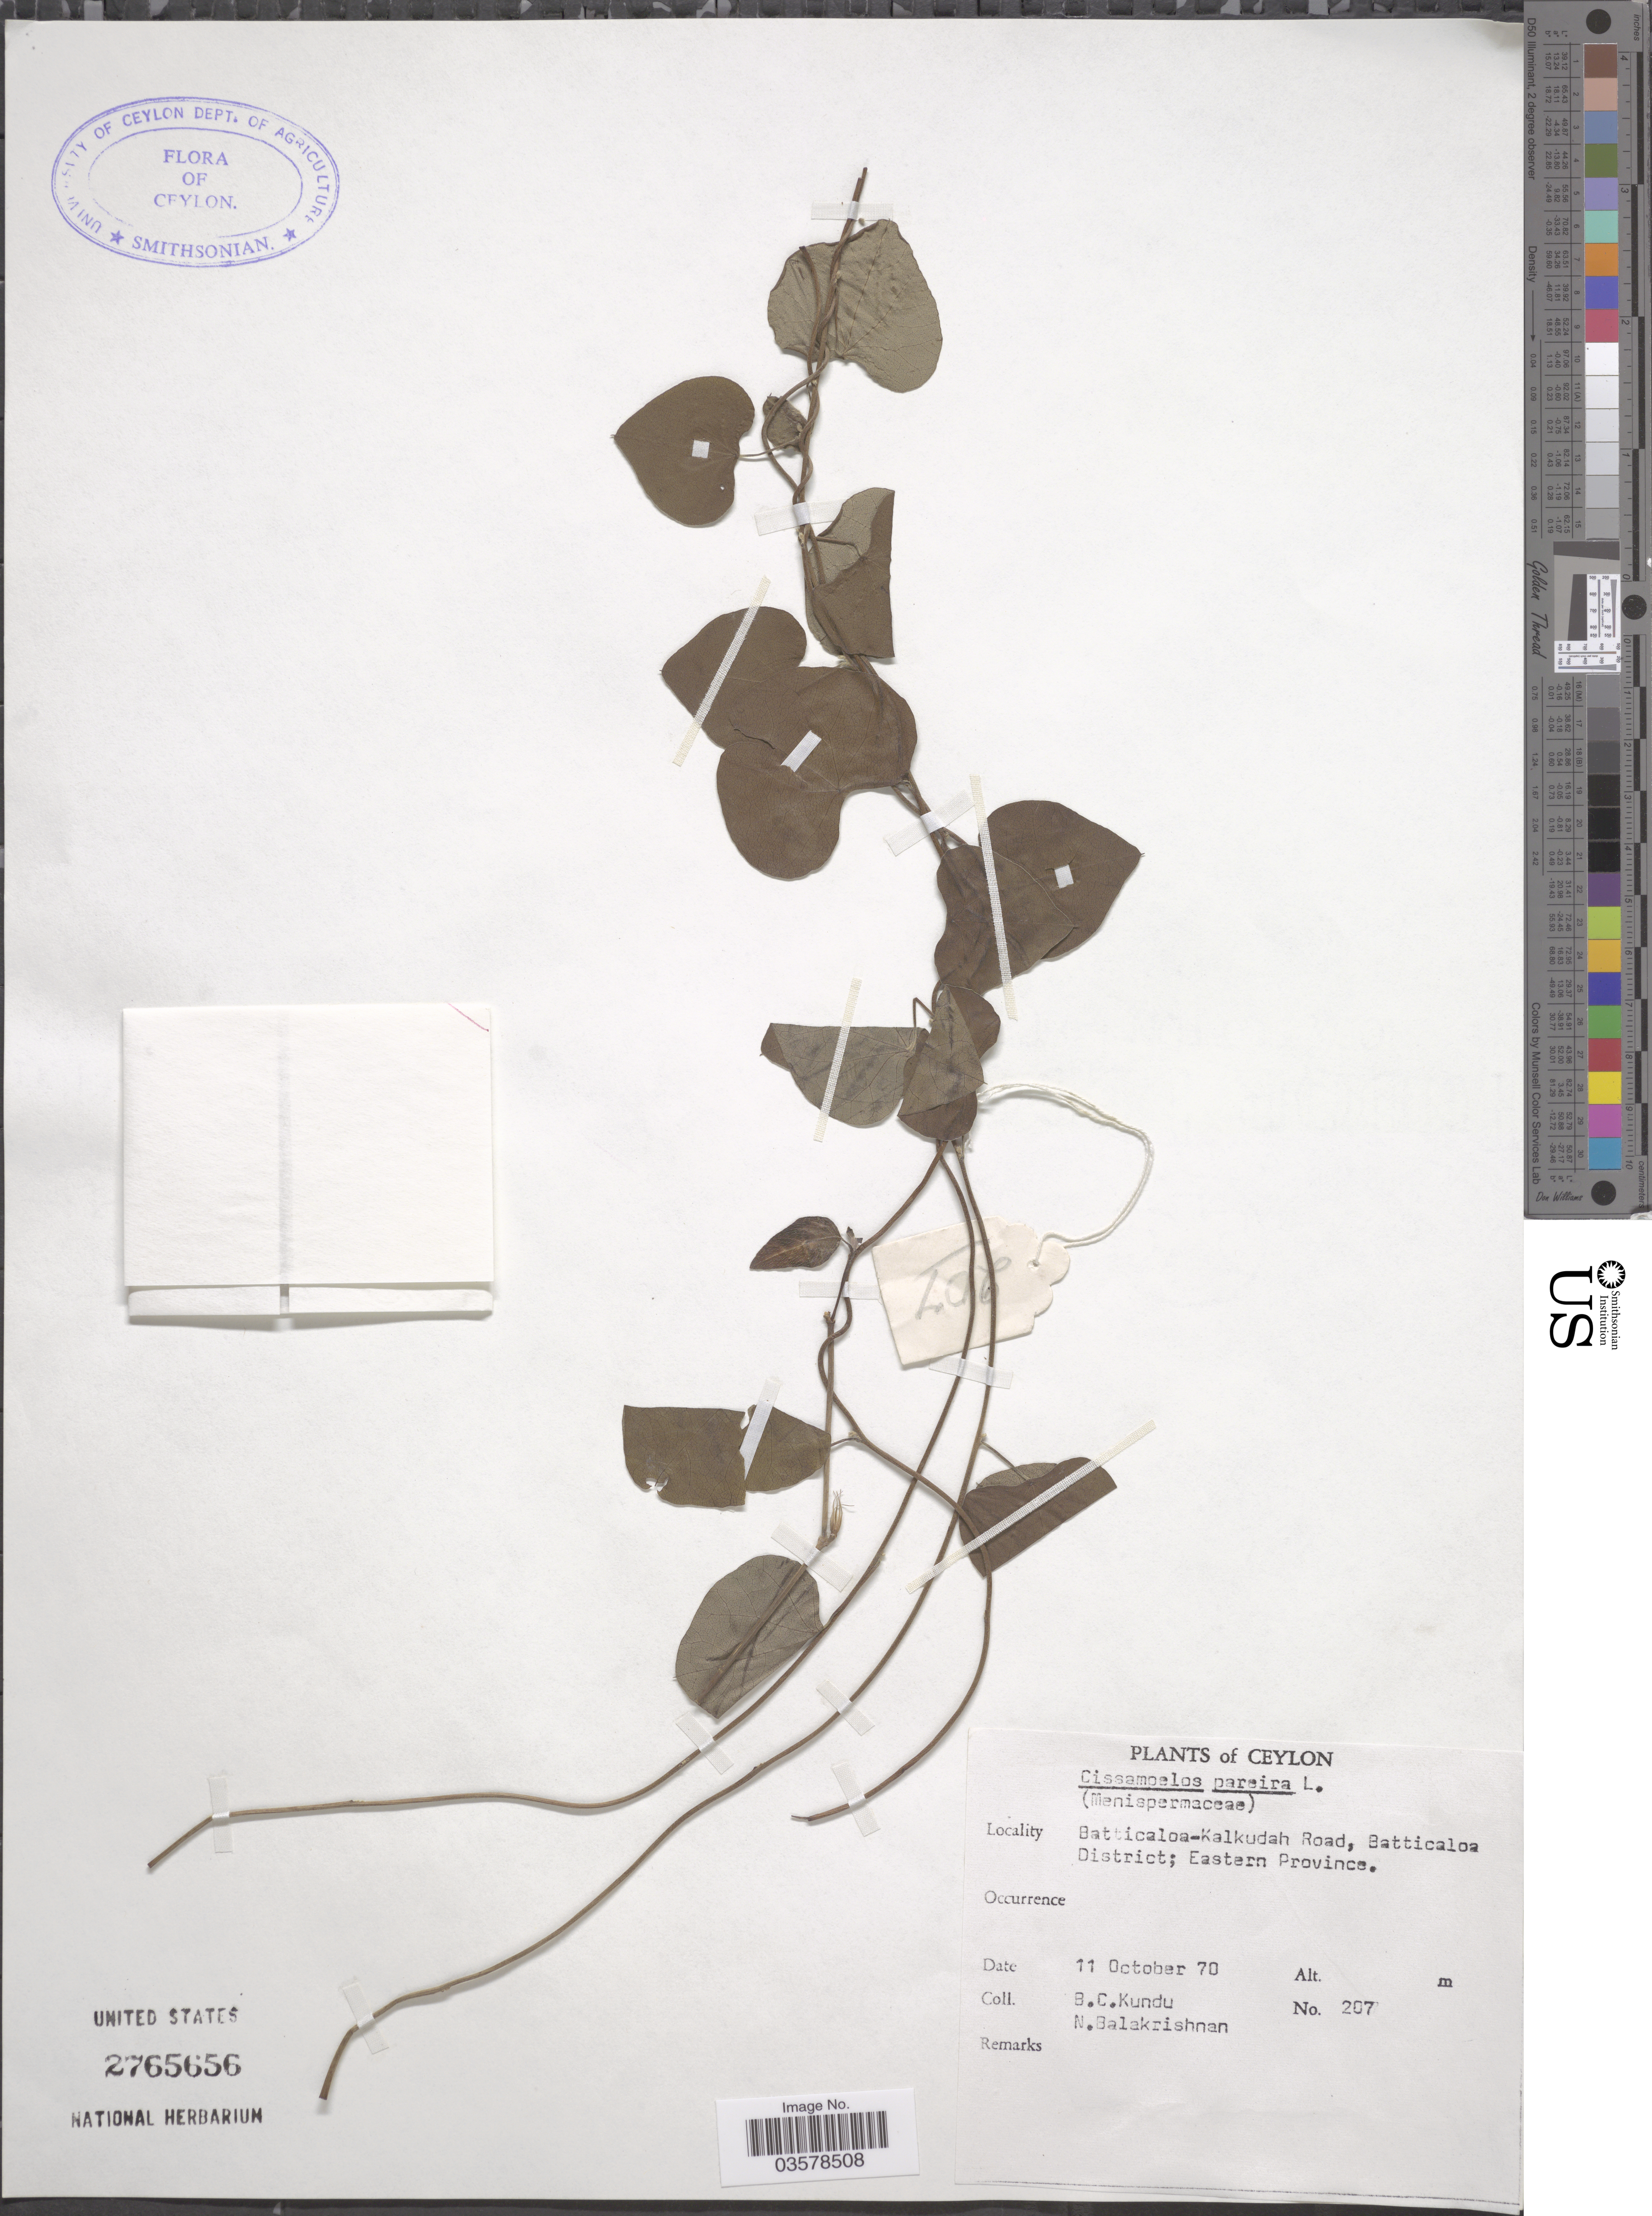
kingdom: Plantae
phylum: Tracheophyta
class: Magnoliopsida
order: Ranunculales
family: Menispermaceae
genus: Cissampelos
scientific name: Cissampelos pareira var. hirsuta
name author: (Buch.-Ham. ex DC.) Forman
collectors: B. C. Kundu & N. Balakrishnan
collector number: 207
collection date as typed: Transcribed d/m/y: 11/10/70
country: Sri Lanka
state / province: Eastern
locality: Ceylon. Batticaloa-Kalkudah Road, Batticaloa District.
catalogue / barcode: US 2765656